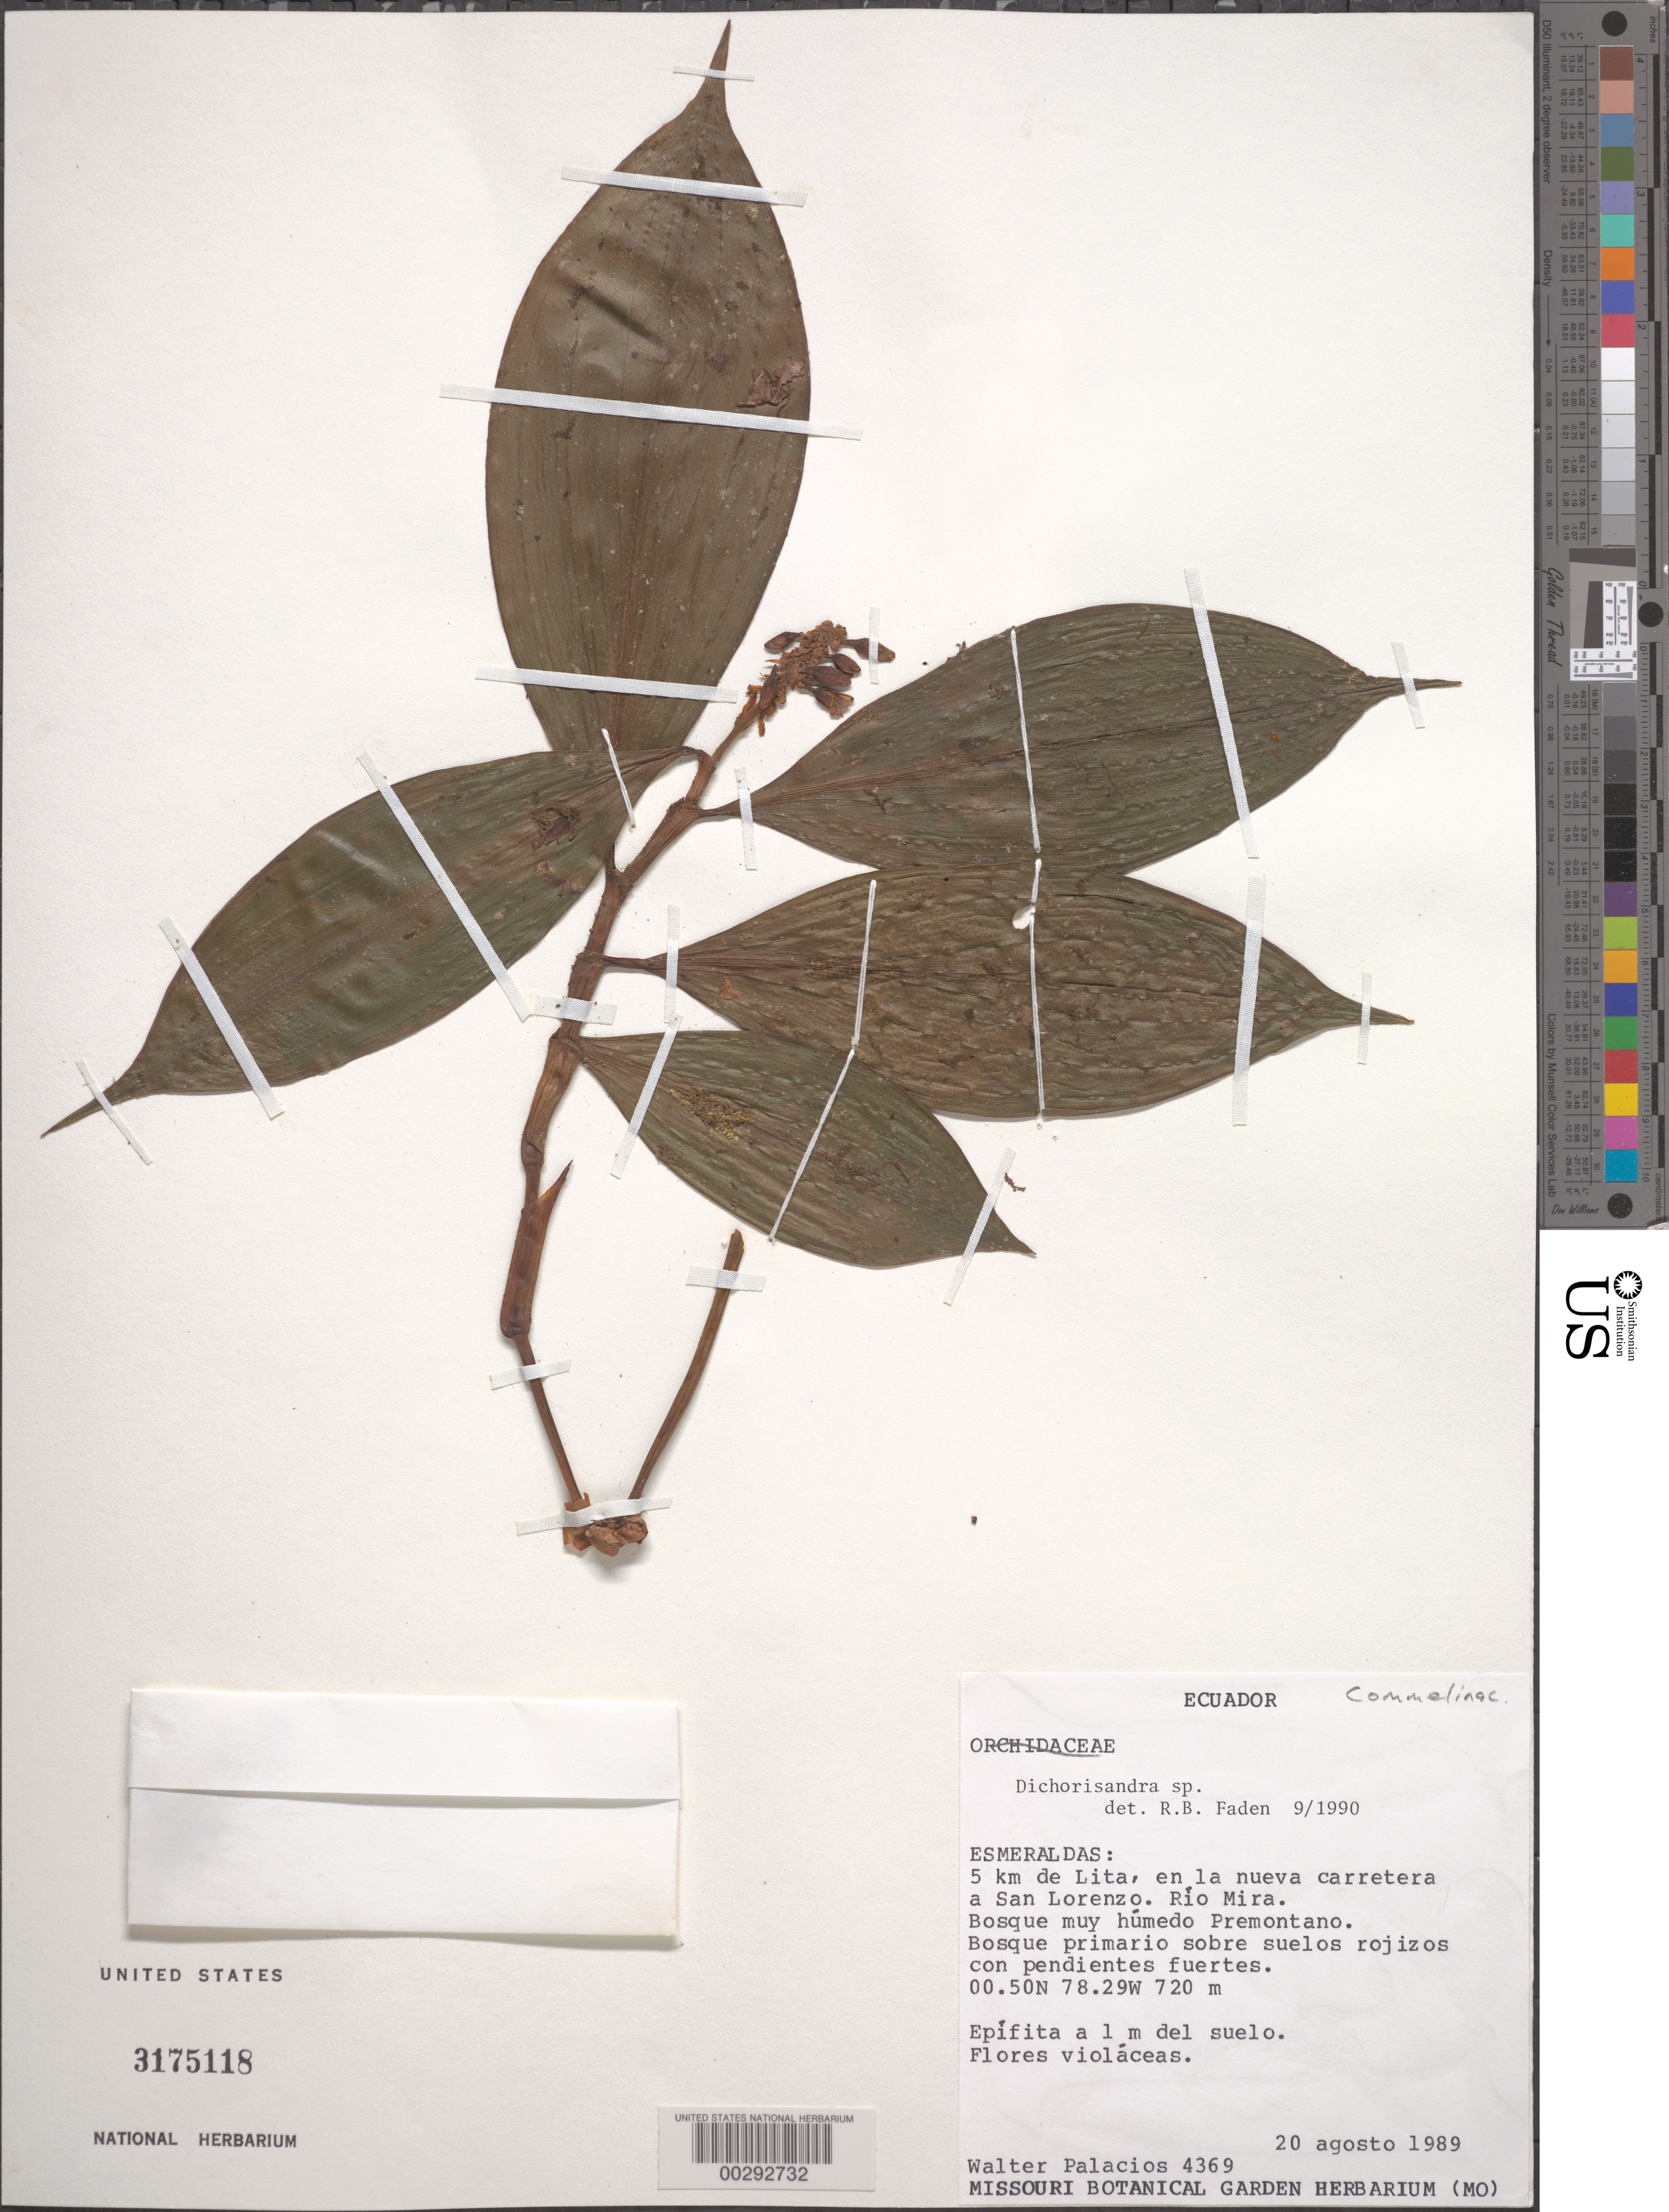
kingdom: Plantae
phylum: Tracheophyta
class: Liliopsida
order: Commelinales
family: Commelinaceae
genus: Dichorisandra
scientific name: Dichorisandra sp.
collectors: W. Palacios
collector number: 4369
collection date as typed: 20 Aug 1989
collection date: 1989-08-20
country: Ecuador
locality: Esmeraldas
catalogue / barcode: US 3175118